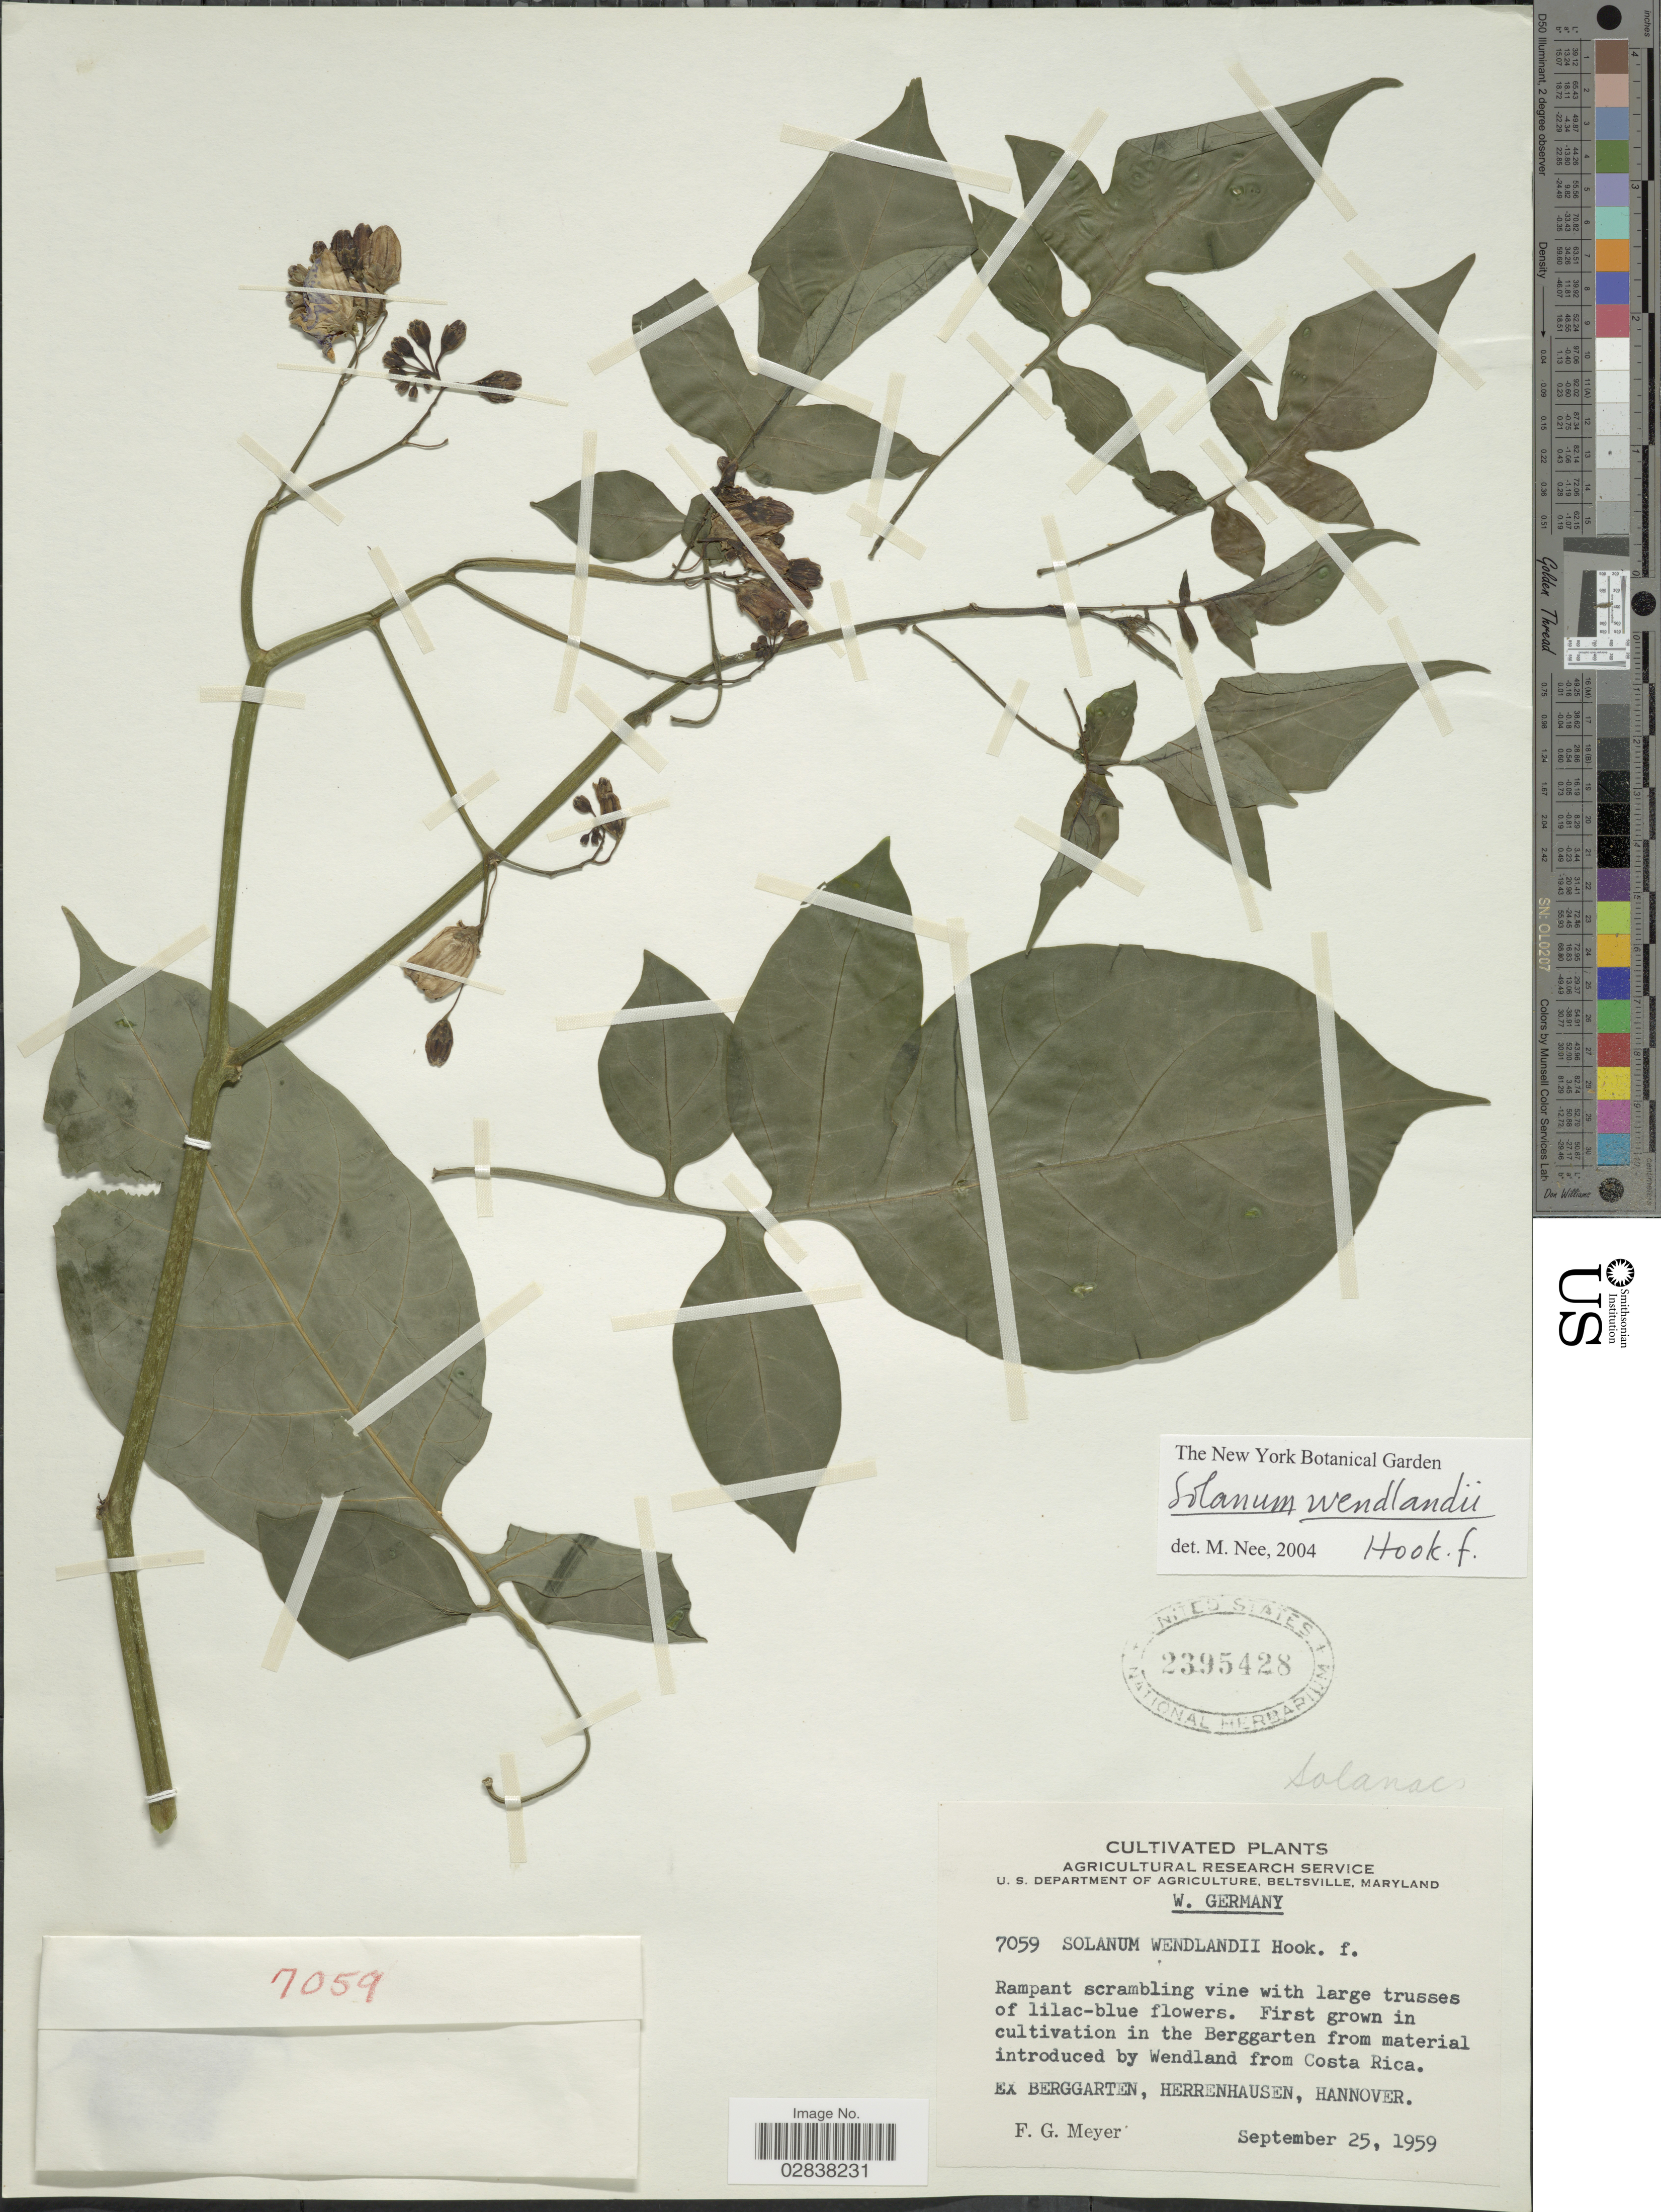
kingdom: Plantae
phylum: Tracheophyta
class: Magnoliopsida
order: Solanales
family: Solanaceae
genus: Solanum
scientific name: Solanum wendlandii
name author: Hook. f.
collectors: F. G. Meyer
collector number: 7059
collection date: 1959-09-25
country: Germany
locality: W. Germany, Berggarten, Herrenhausem. Hannover.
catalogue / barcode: US 2395428